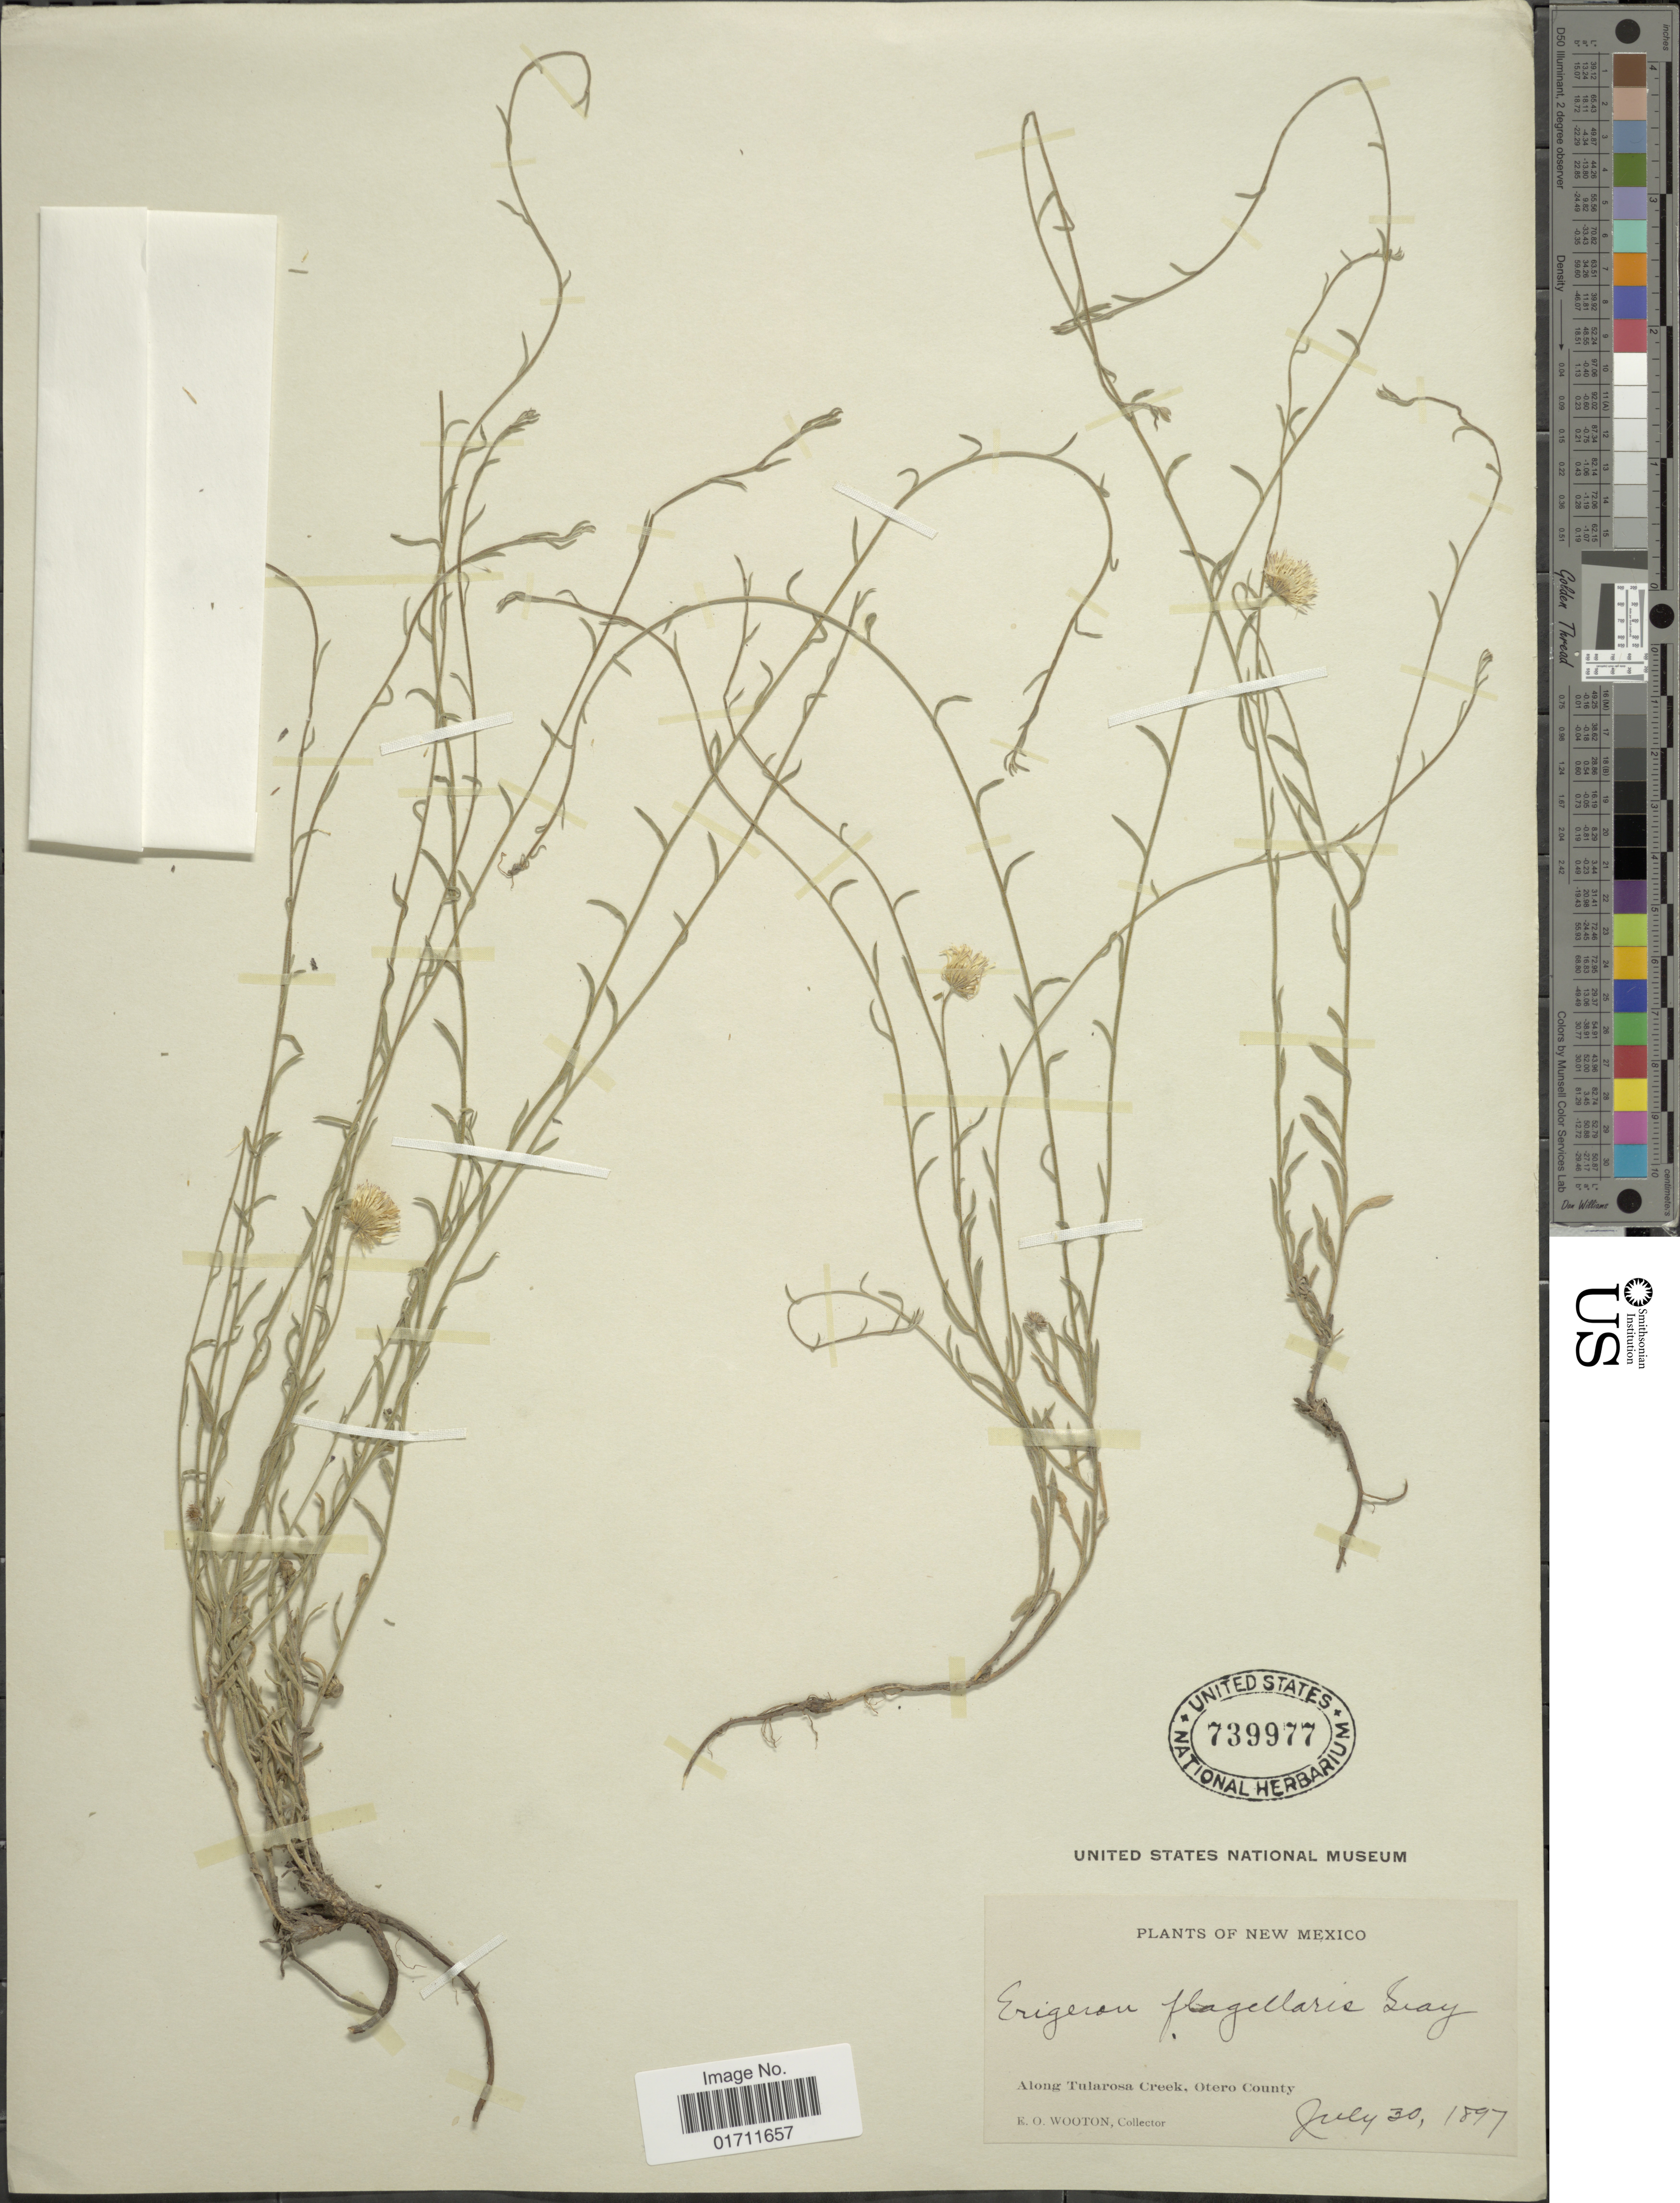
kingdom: Plantae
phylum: Tracheophyta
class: Magnoliopsida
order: Asterales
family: Asteraceae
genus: Erigeron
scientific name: Erigeron flagellaris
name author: A. Gray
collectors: E. O. Wooton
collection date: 1897-07-30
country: United States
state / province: New Mexico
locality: Along Tularosa Creek, Otero County.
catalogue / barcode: US 739977